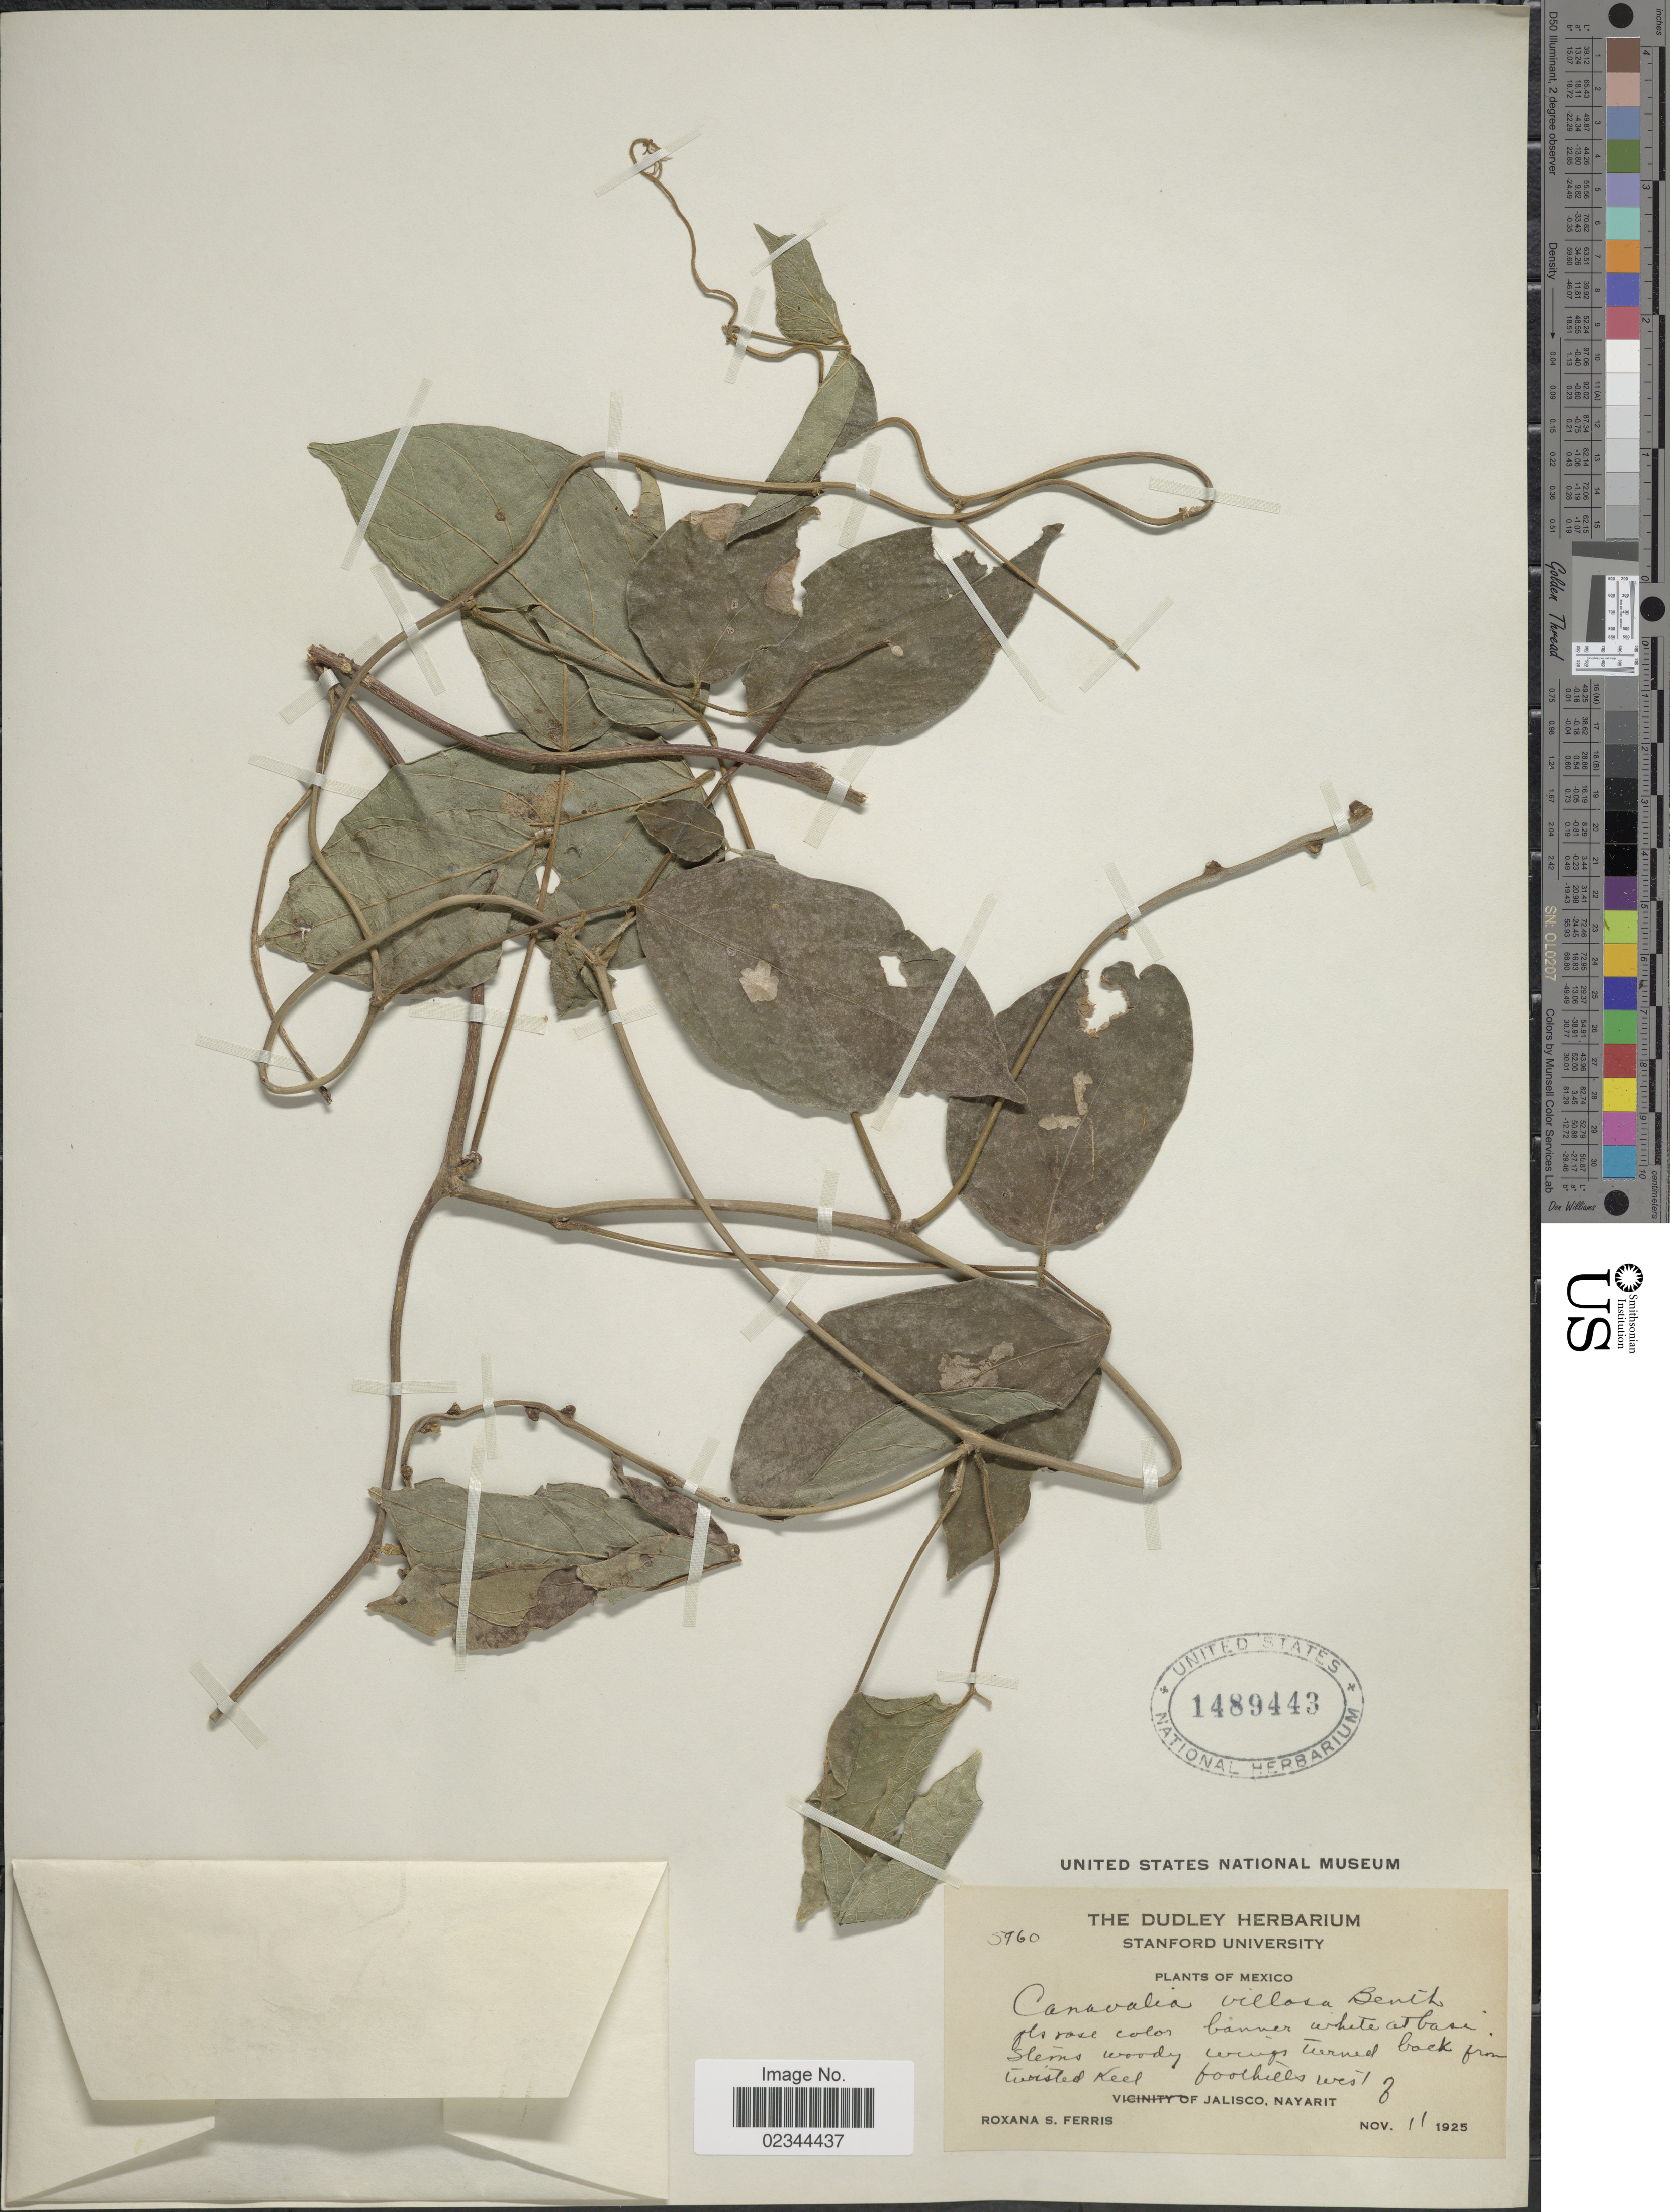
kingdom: Plantae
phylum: Tracheophyta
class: Magnoliopsida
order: Fabales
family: Fabaceae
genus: Canavalia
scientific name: Canavalia villosa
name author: Benth.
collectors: R. S. Ferris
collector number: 5760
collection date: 1925-11-11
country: Mexico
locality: Foothills west of Jalisco, Nayarit.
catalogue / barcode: US 1489443